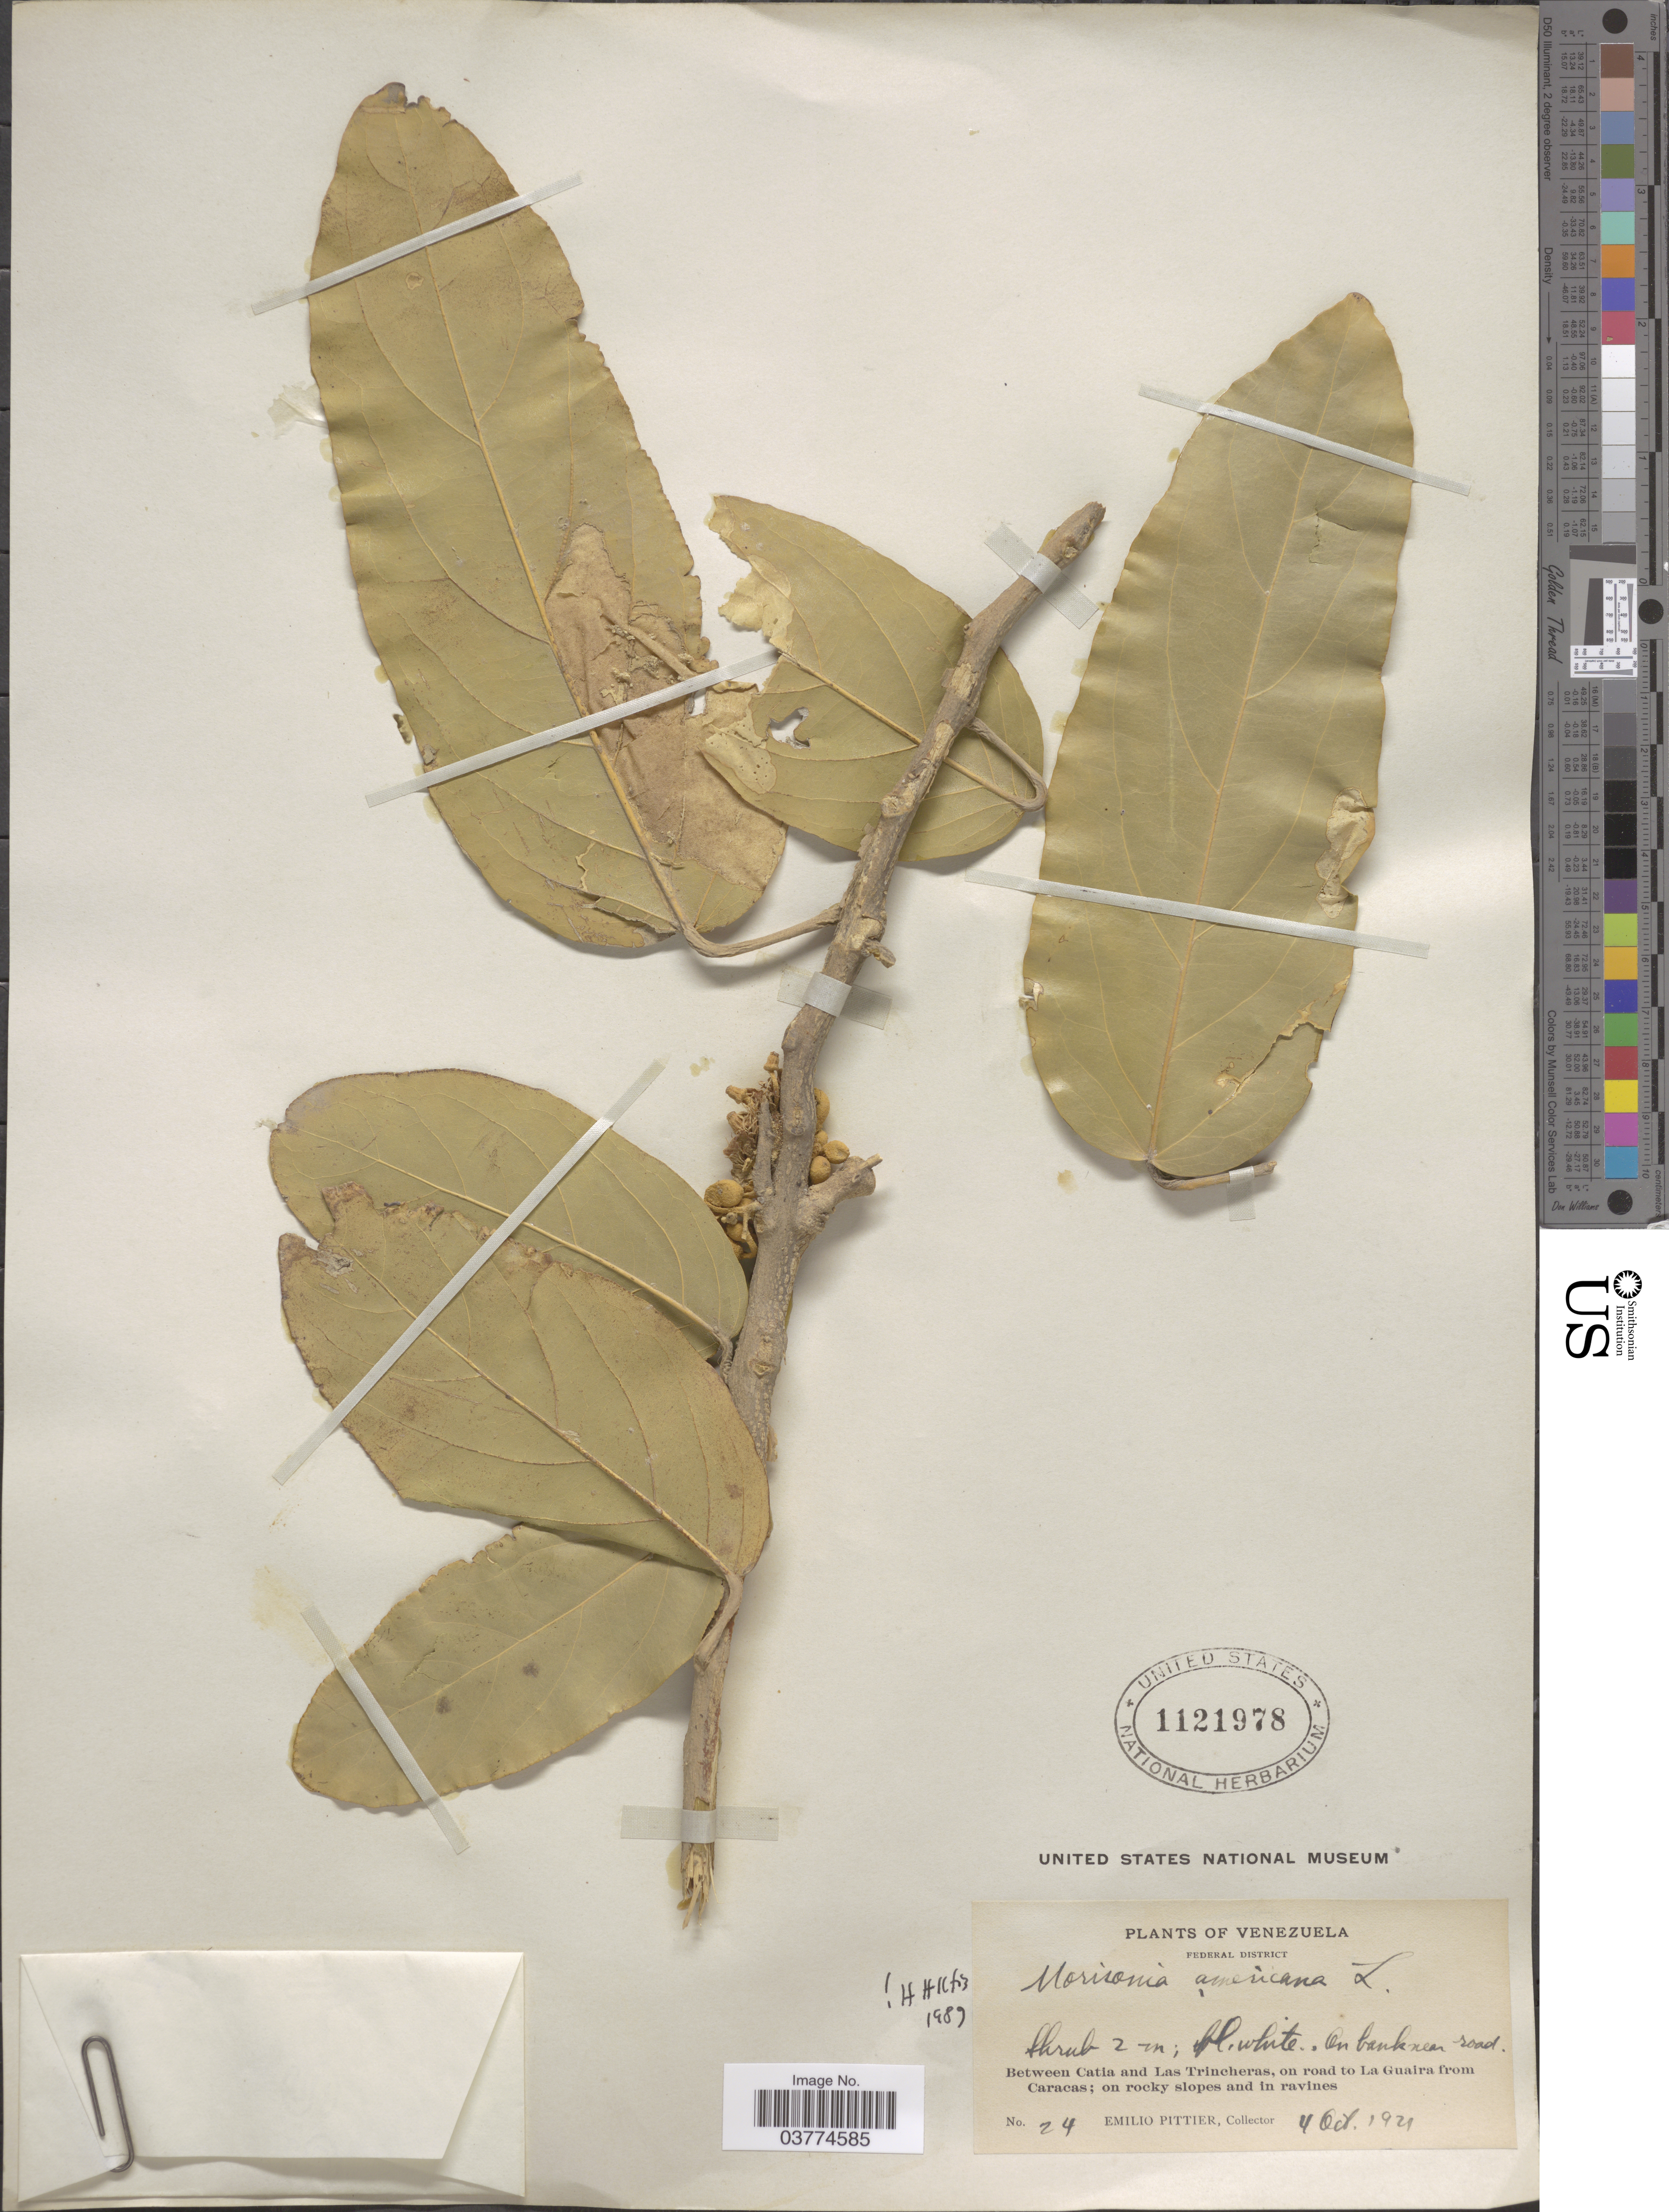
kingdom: Plantae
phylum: Tracheophyta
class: Magnoliopsida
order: Brassicales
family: Capparaceae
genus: Morisonia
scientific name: Morisonia americana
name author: L.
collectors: E. Pittier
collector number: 24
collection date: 1921-10-04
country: Venezuela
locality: Federal District. Between Catia and Las Trincheras, on road to La Guaira from Caracas.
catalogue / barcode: US 1121978